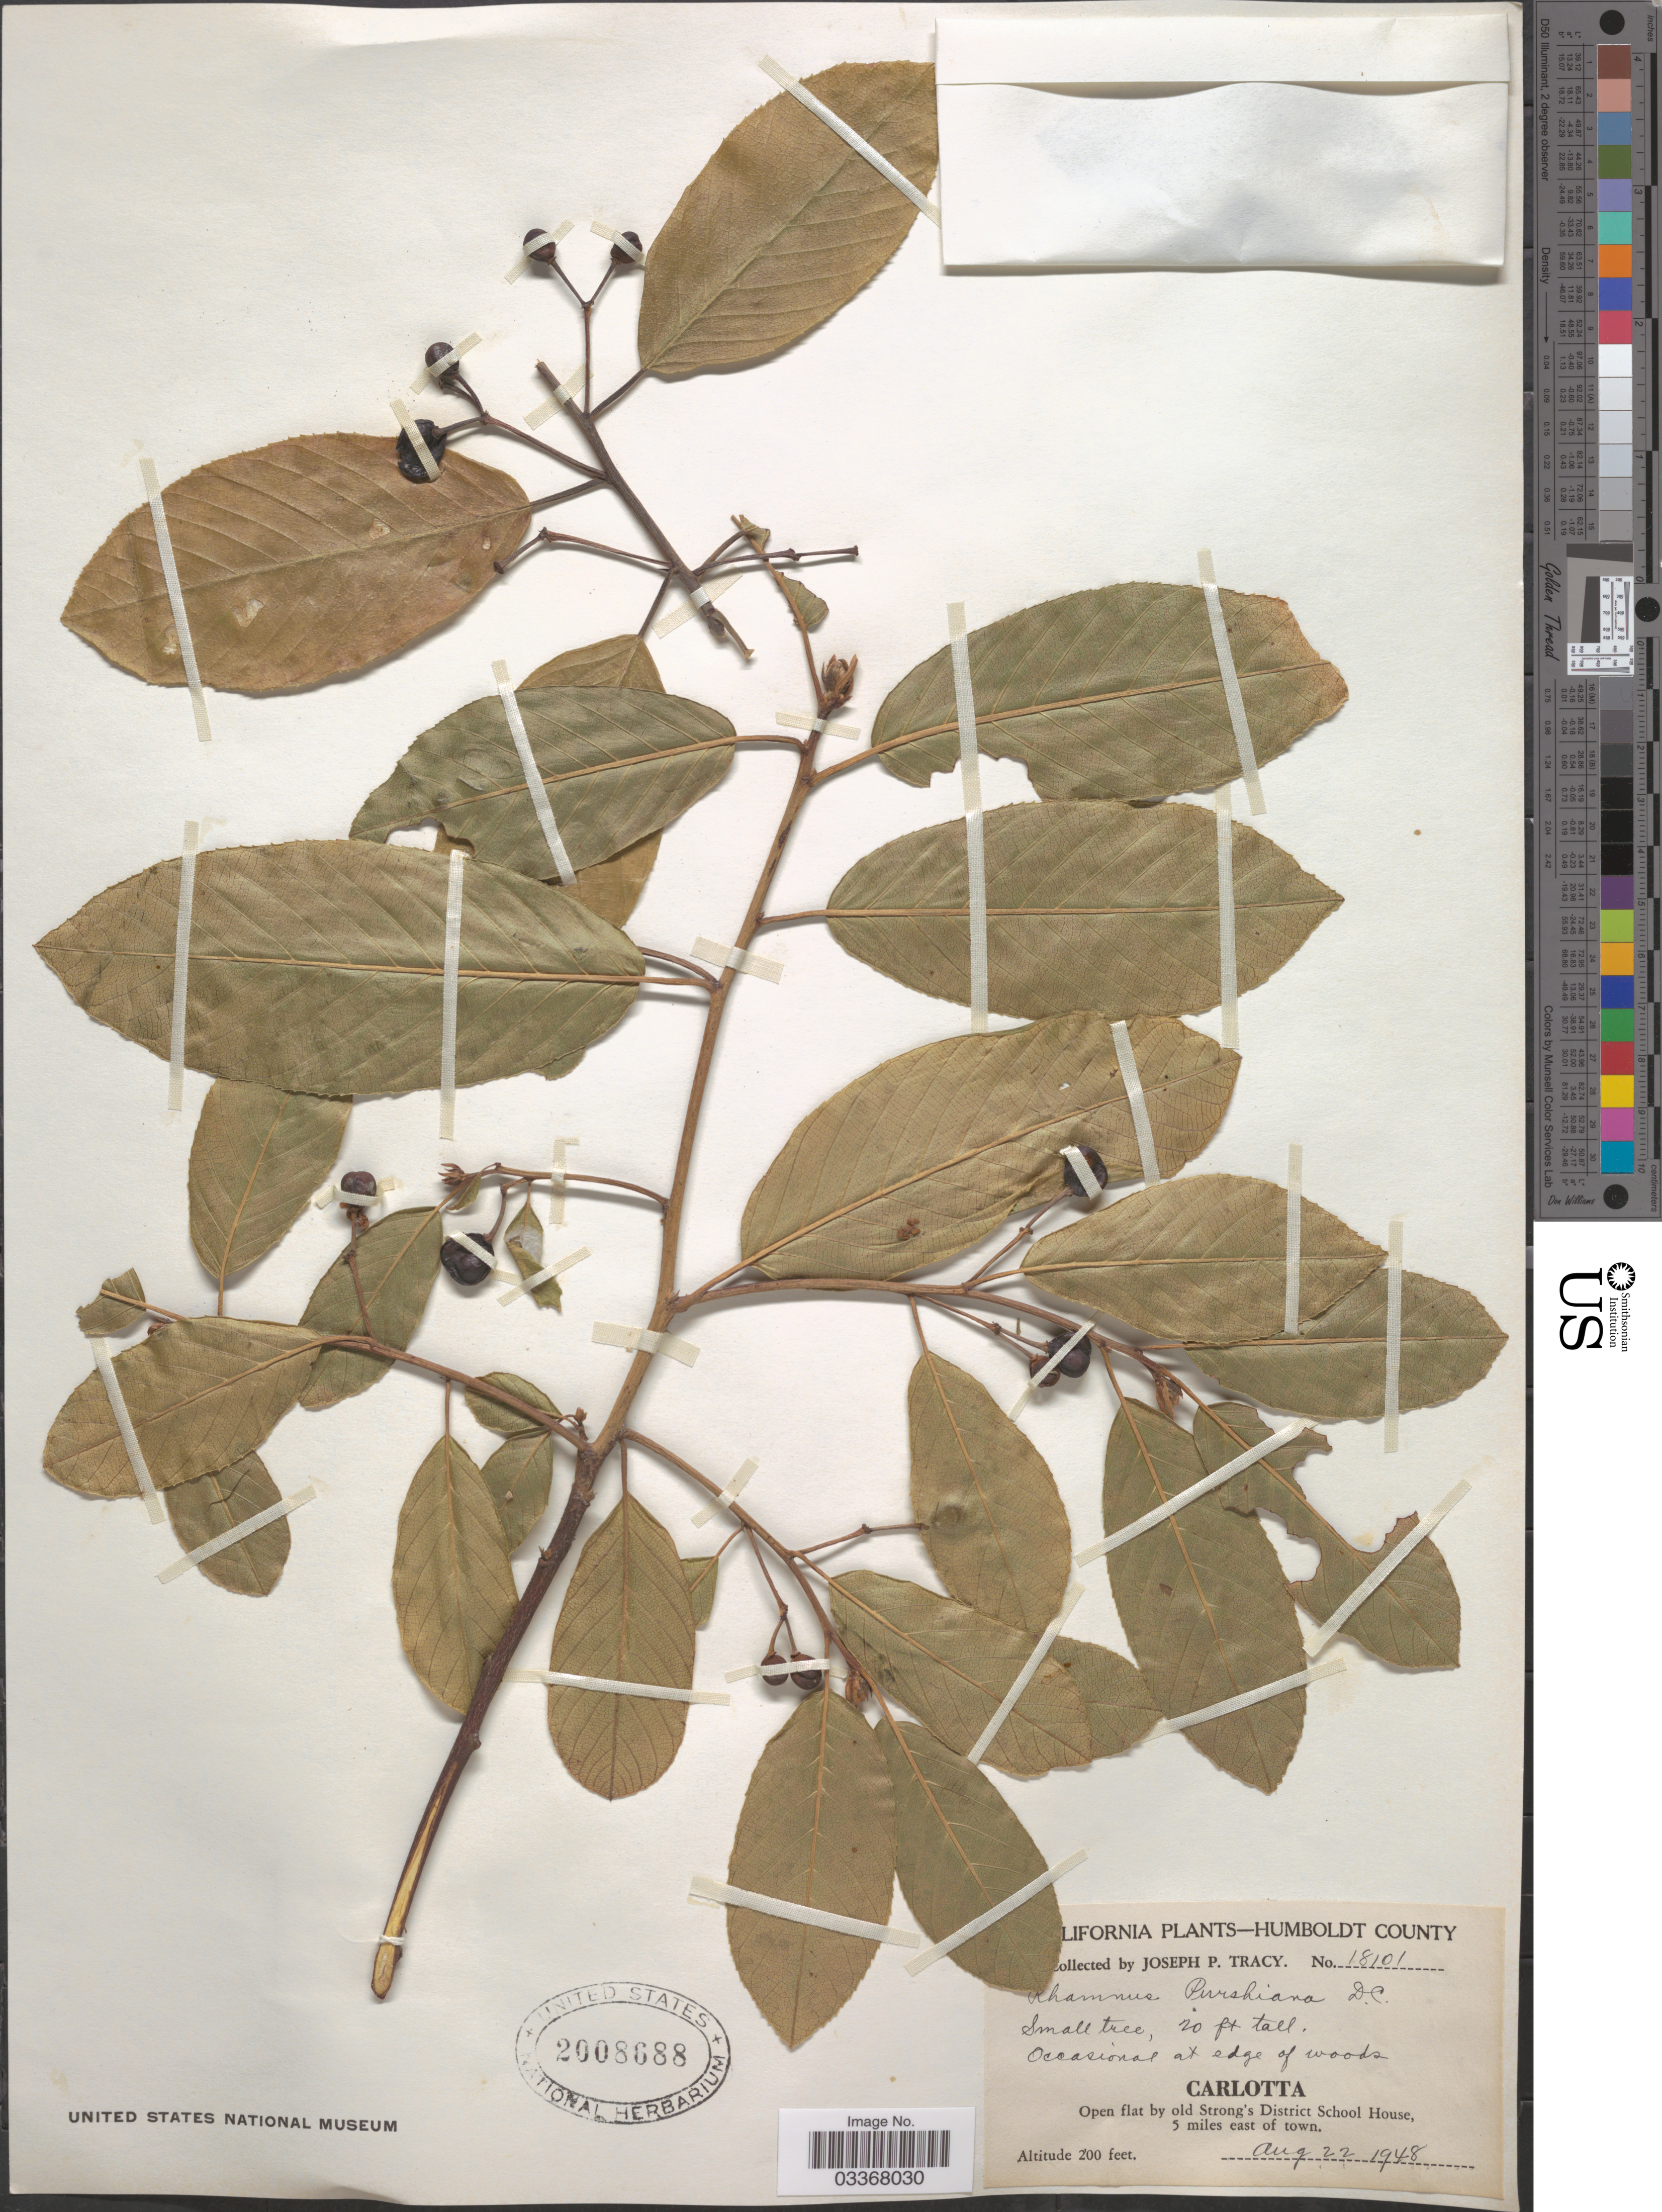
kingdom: Plantae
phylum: Tracheophyta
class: Magnoliopsida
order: Rosales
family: Rhamnaceae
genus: Frangula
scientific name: Frangula purshiana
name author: (DC.) A. Gray ex J.G. Cooper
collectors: J. Tracy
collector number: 18101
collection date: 1948-08-22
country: United States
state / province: California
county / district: Humboldt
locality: Humboldt County, Carlotta, Open flat by old Strong's District School House, 5 miles east of town.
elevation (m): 61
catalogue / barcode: US 2008688